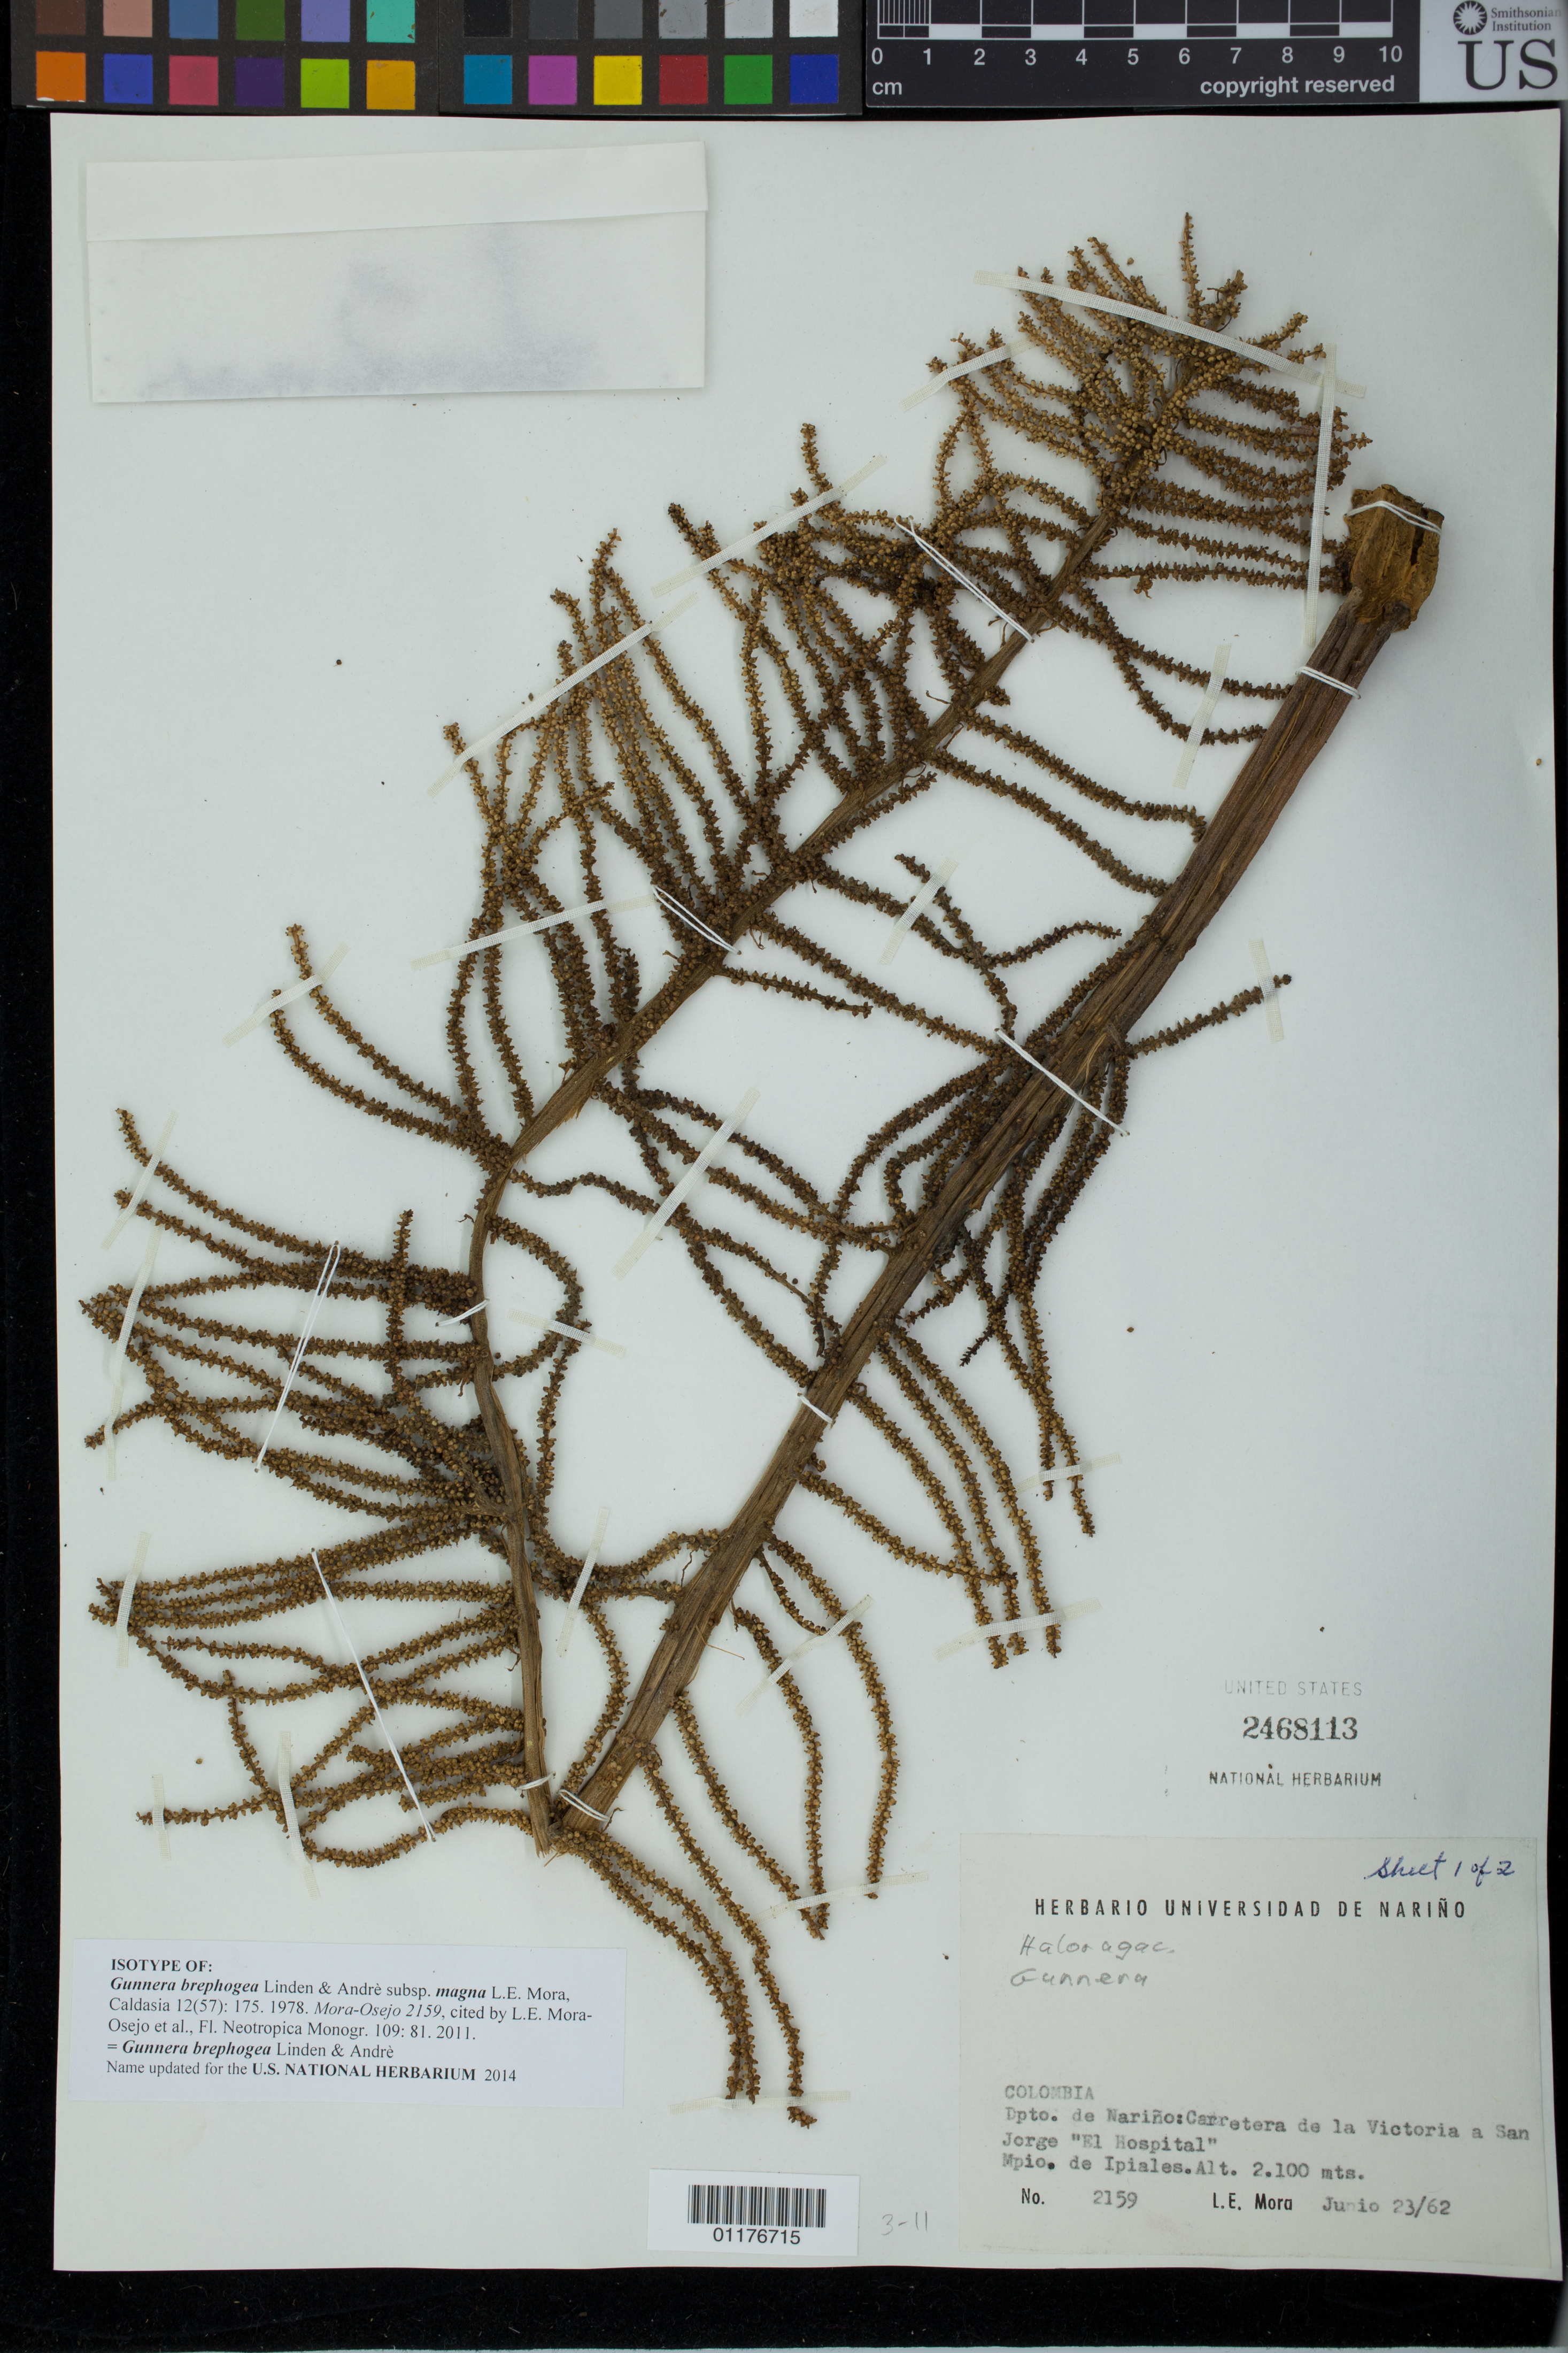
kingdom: Plantae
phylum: Tracheophyta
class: Magnoliopsida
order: Gunnerales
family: Gunneraceae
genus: Gunnera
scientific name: Gunnera brephogea subsp. magna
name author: L.E. Mora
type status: Isotype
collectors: L. E. Mora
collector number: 2159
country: Colombia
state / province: Nariño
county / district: Ipiales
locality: Dept. de Nariño: Carretera de la Victoria a San Jorge, "El Hospital", Mpio. Ipiales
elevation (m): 2100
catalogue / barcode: US 2468113